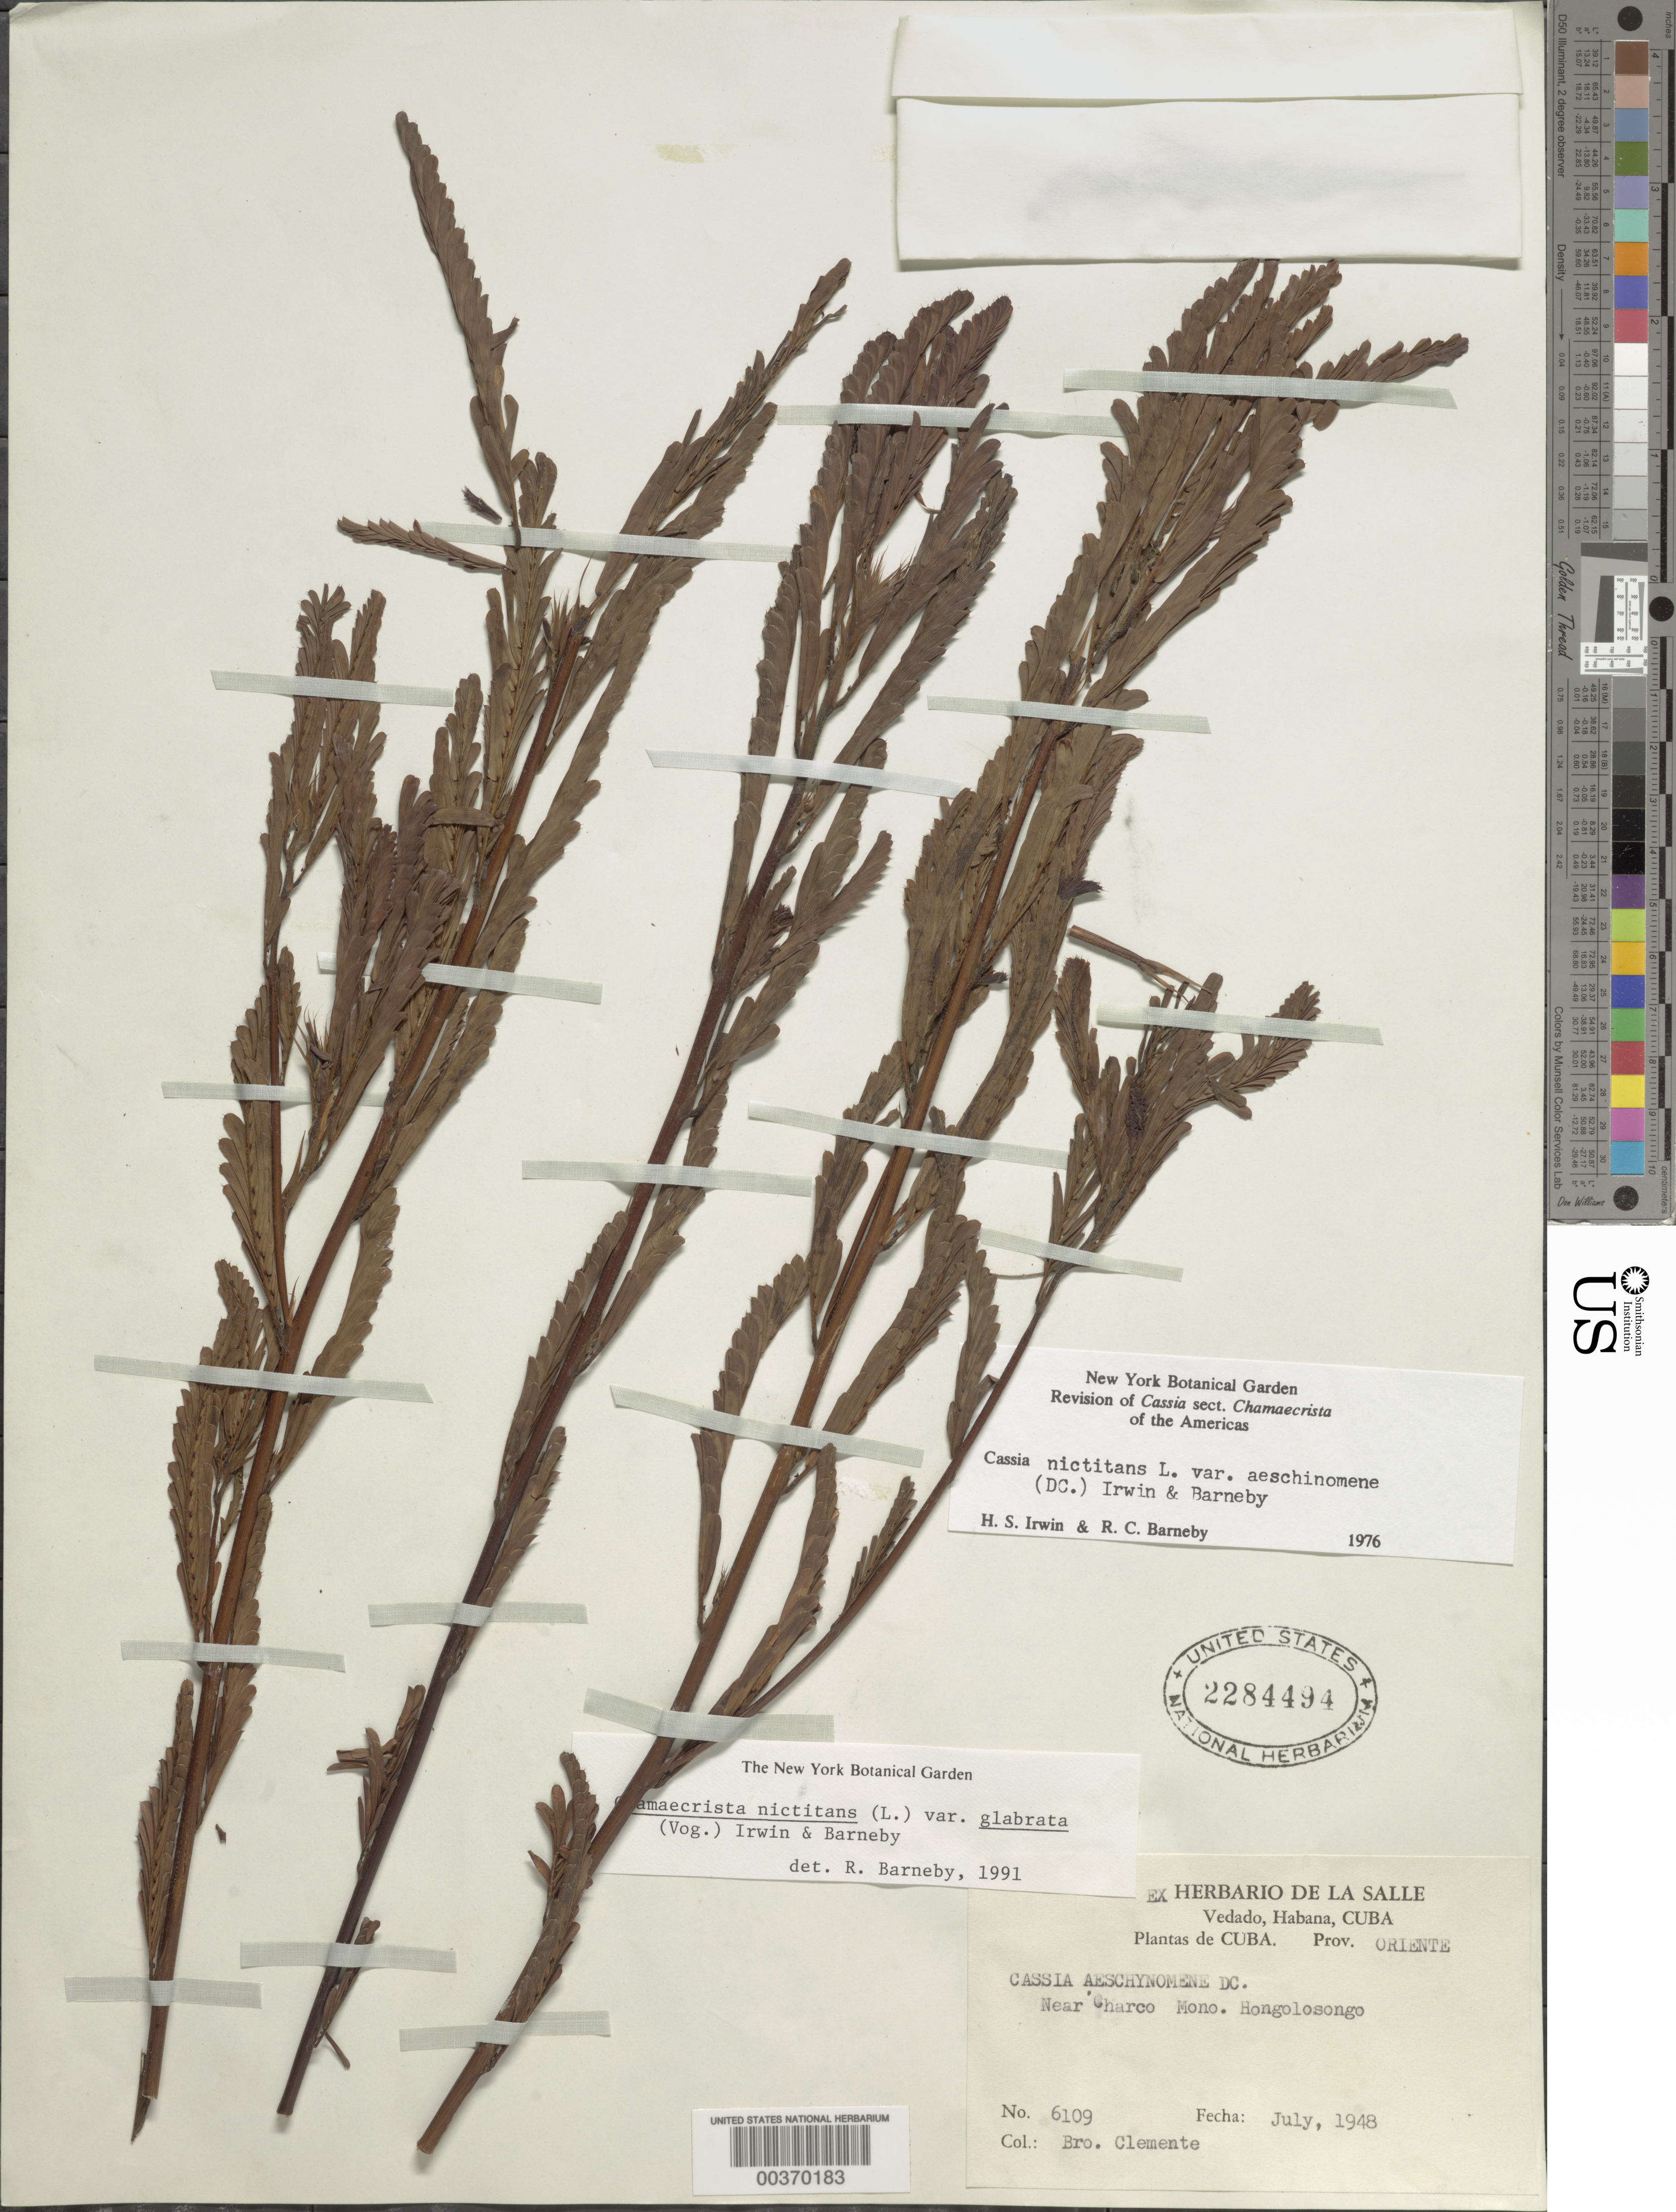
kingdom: Plantae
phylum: Tracheophyta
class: Magnoliopsida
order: Fabales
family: Fabaceae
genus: Chamaecrista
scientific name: Chamaecrista nictitans var. glabrata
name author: (Vogel) H.S. Irwin & Barneby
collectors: B. Clement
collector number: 6109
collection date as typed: Jul 1948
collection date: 1948-07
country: Cuba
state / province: Oriente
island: Greater Antilles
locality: Near charco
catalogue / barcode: US 2284494